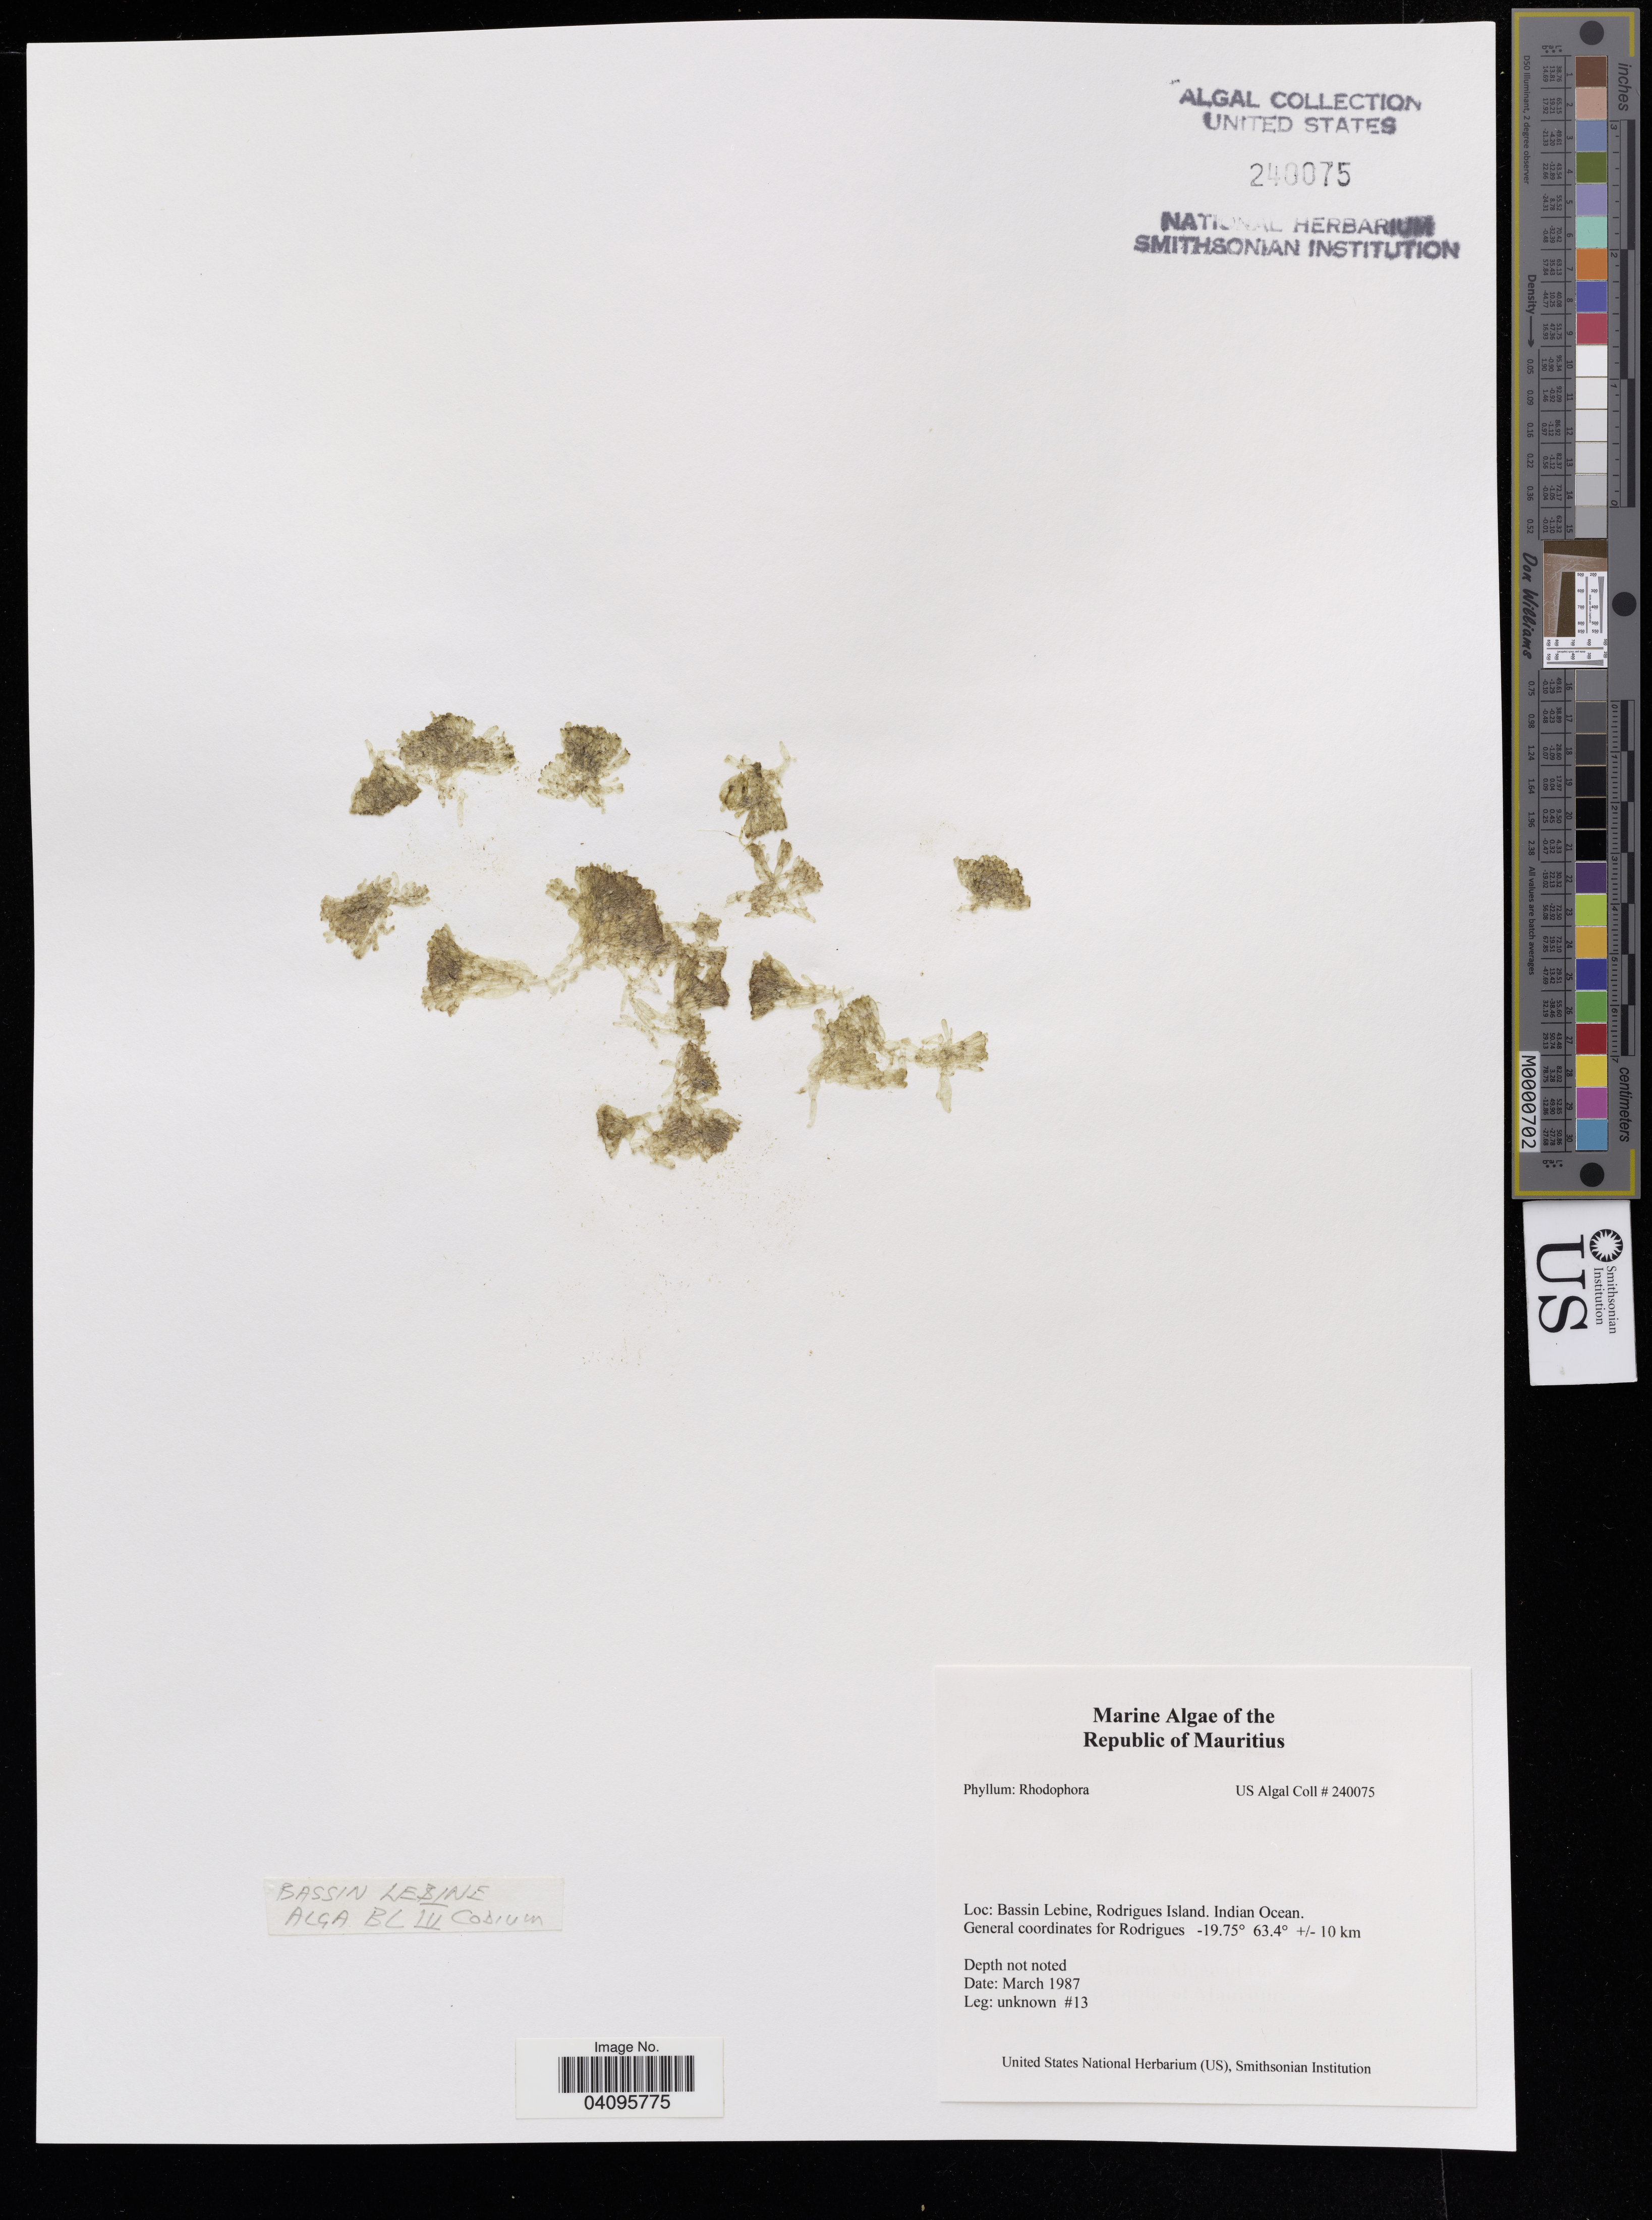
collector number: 13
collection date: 1987-03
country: Mauritius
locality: Bassin Lebine, Rodrigues Island. Indian Ocean. +/- 10 km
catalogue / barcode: US 240075